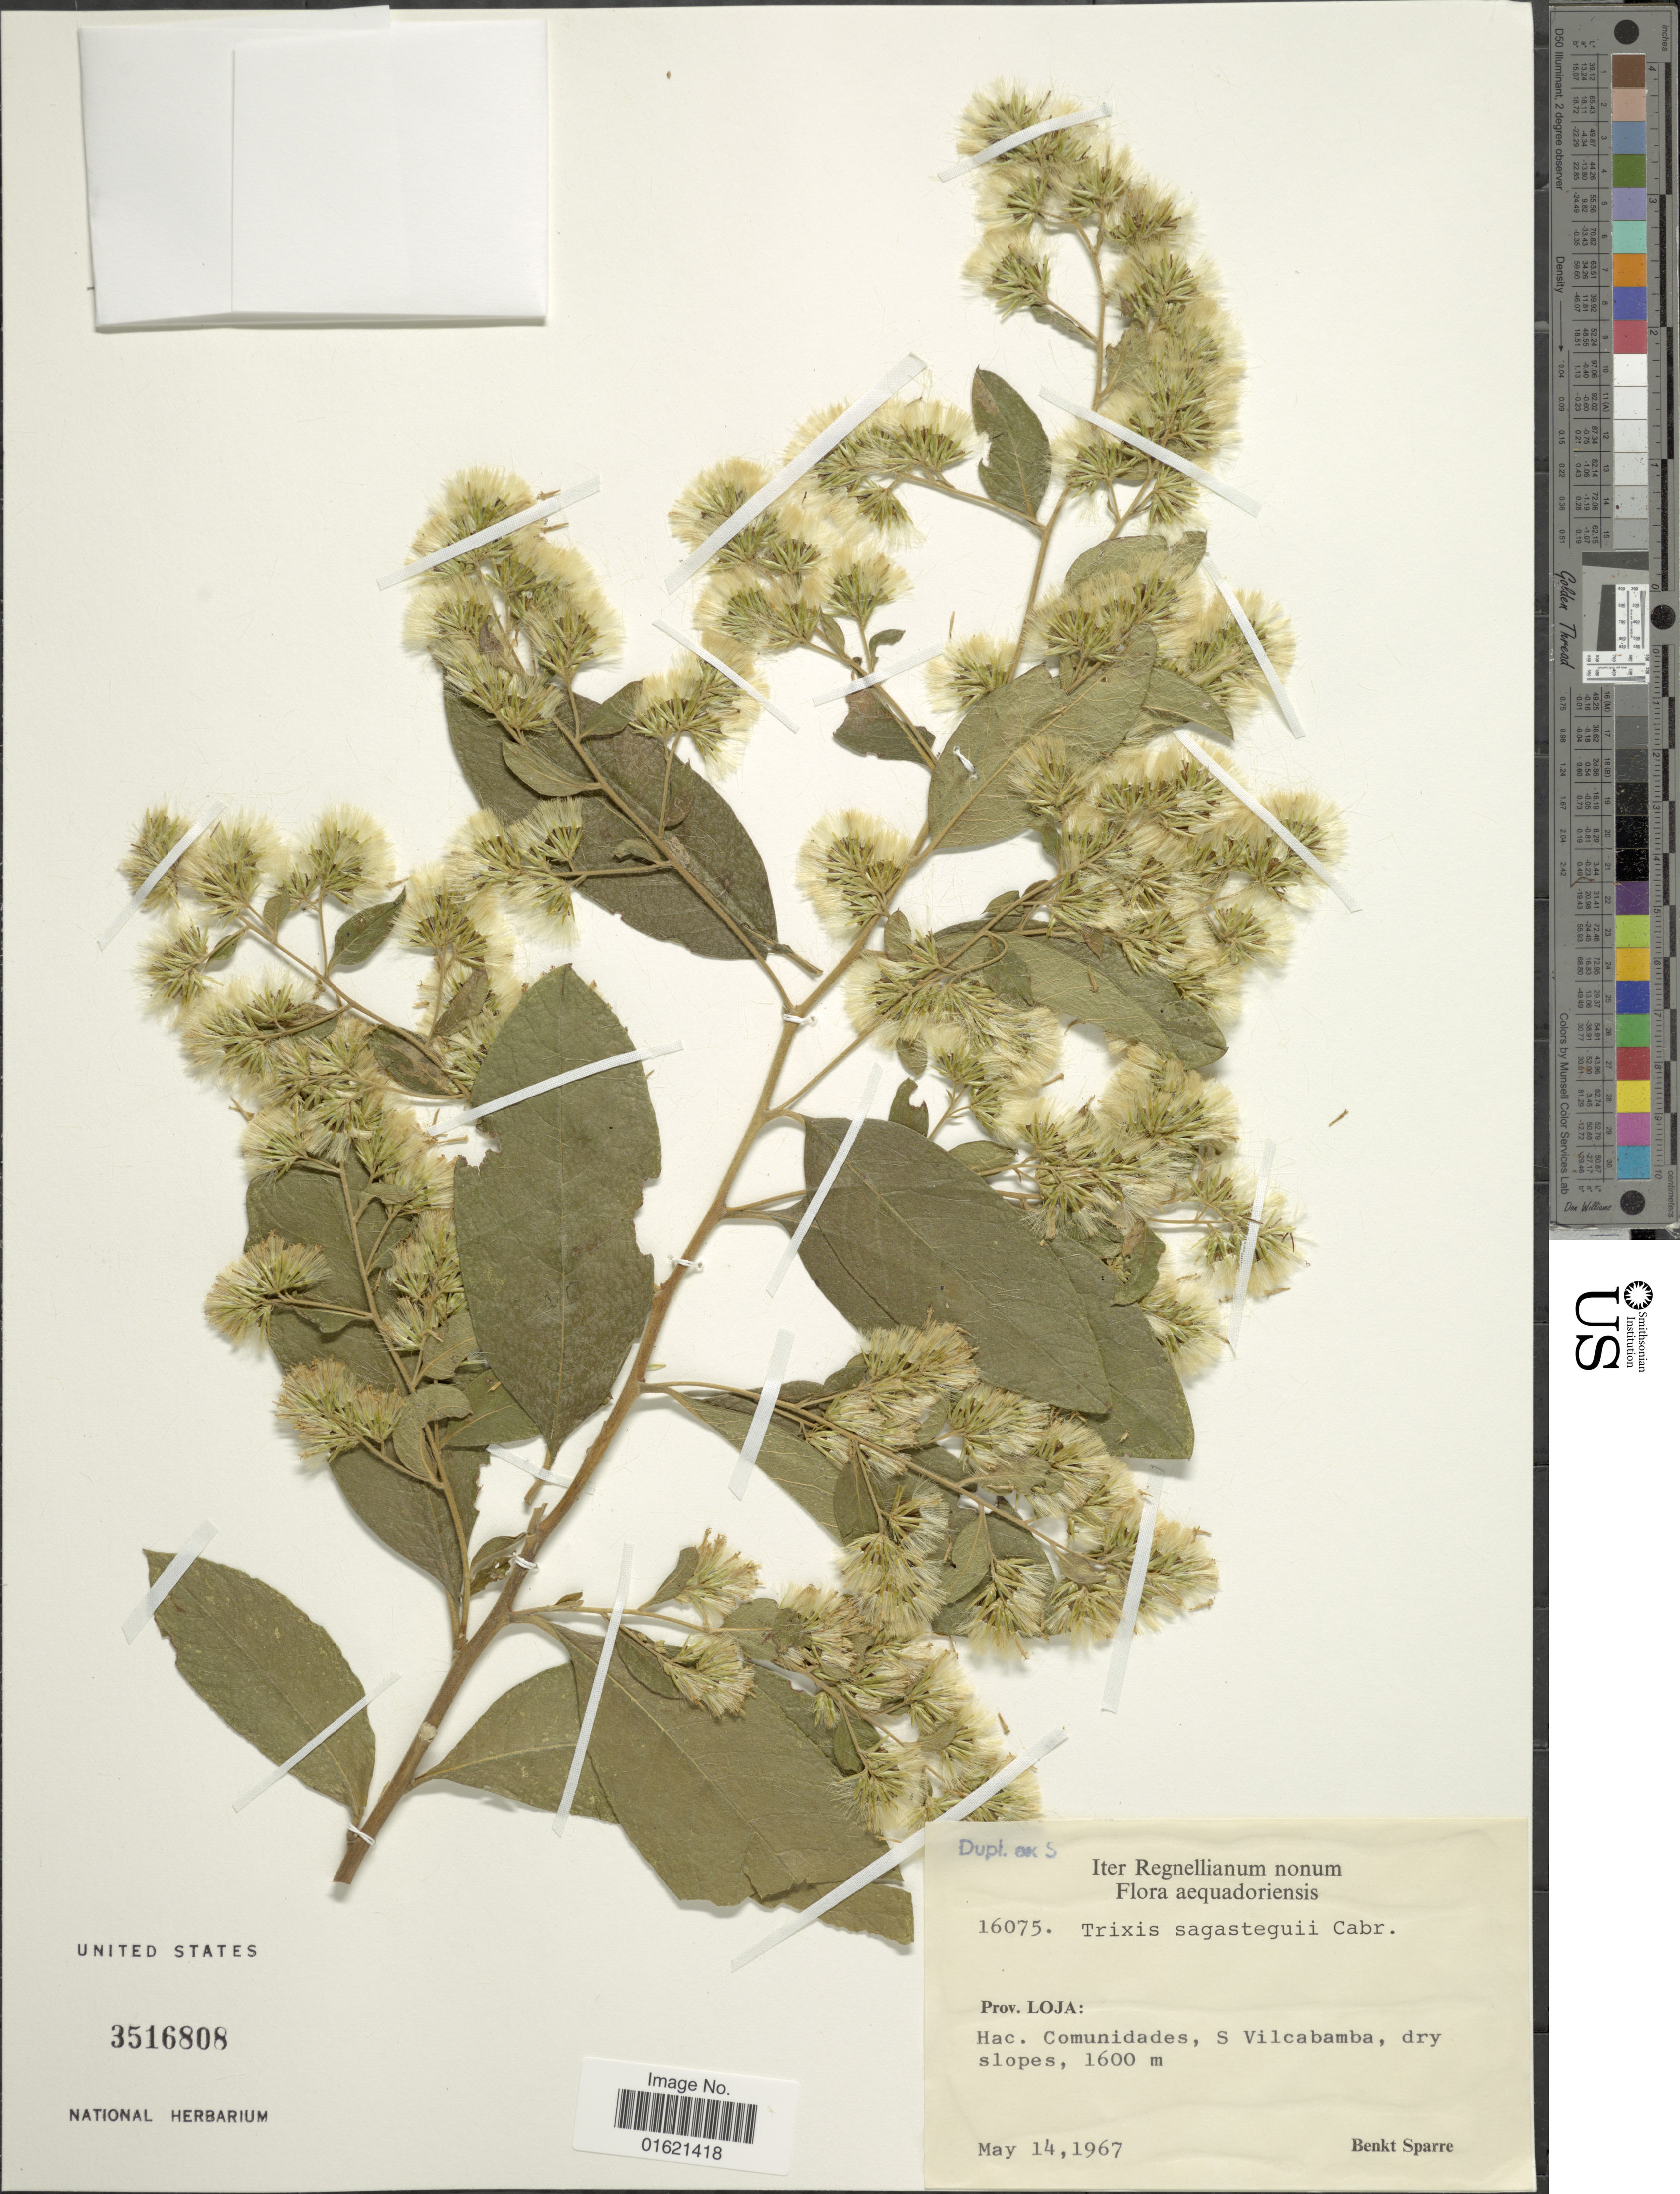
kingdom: Plantae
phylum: Tracheophyta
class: Magnoliopsida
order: Asterales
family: Asteraceae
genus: Trixis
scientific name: Trixis sagastequii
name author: Cabrera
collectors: B. Sparre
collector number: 16075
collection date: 1967-05-14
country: Ecuador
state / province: Loja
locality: Prov. Loja. Hac Comunidades, S Violcabamba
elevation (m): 1600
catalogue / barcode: US 3516808